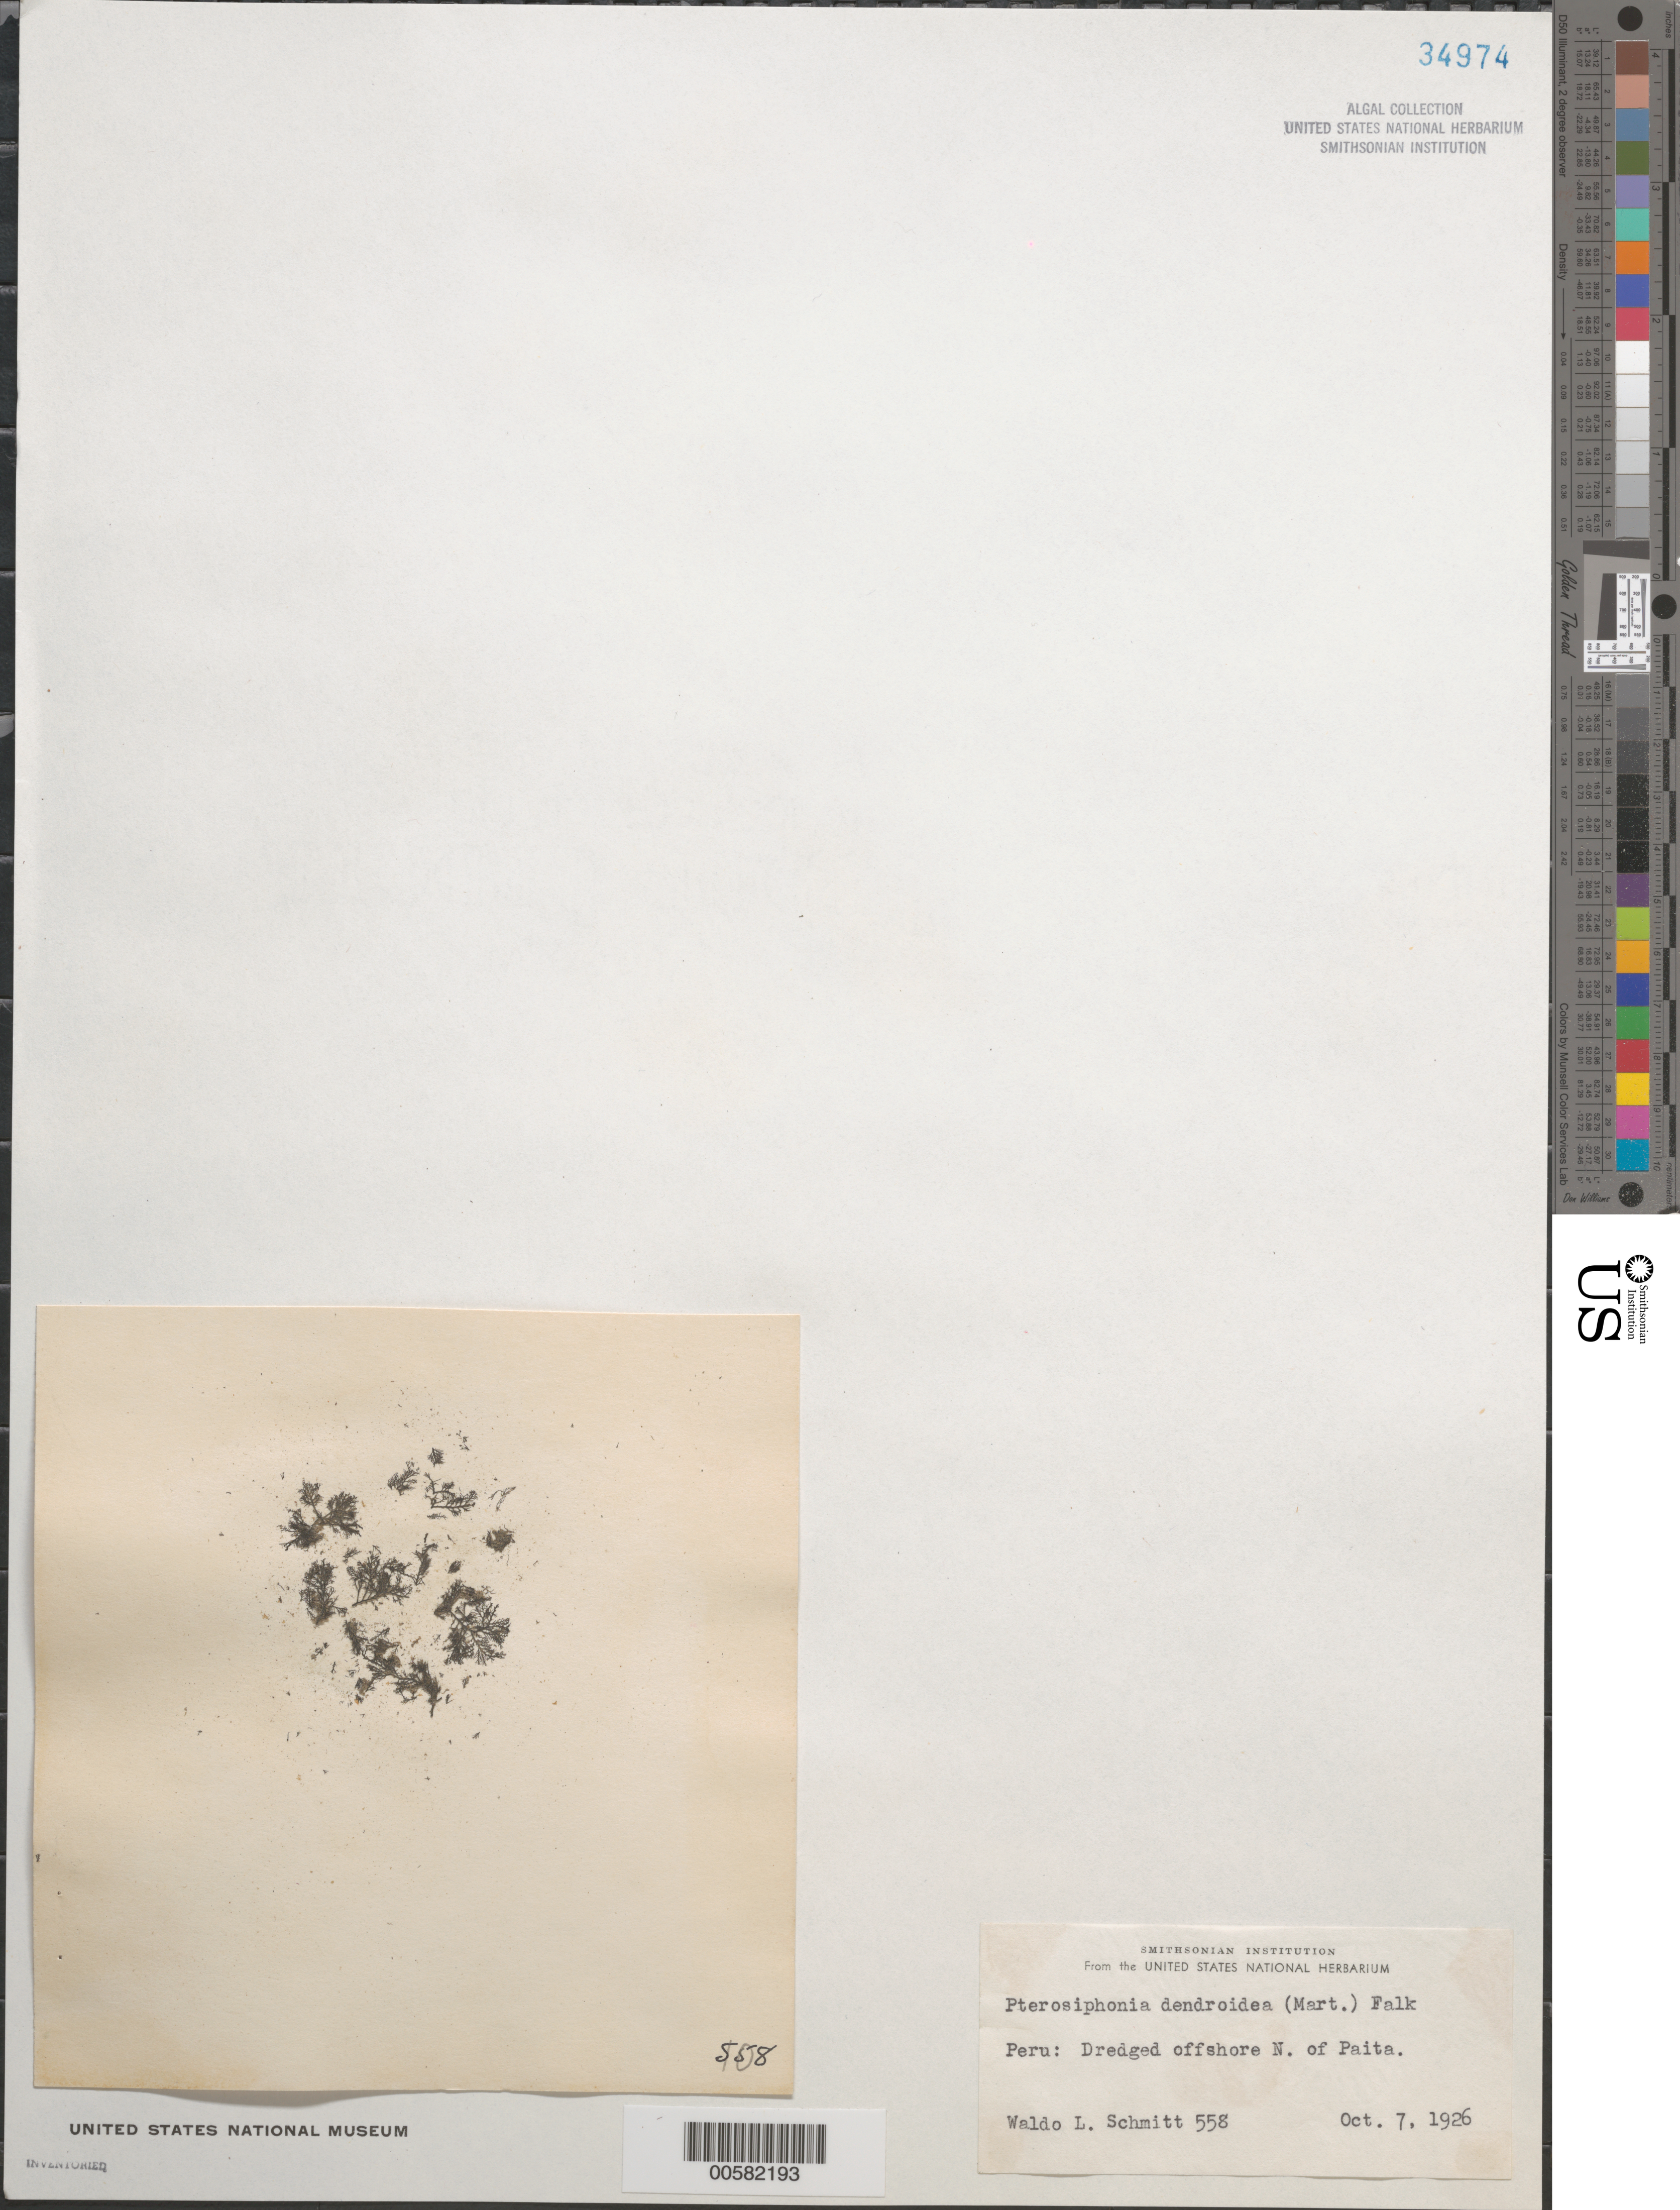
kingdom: Plantae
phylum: Rhodophyta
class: Florideophyceae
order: Ceramiales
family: Rhodomelaceae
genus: Symphyocladiella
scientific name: Symphyocladiella dendroidea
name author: (Montagne) Bustamante et al.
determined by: Algae name updating Project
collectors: W. L. Schmitt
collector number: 558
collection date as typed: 07 Oct 1926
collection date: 1926-10-07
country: Peru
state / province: Piura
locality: North of Paita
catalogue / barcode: US 34974